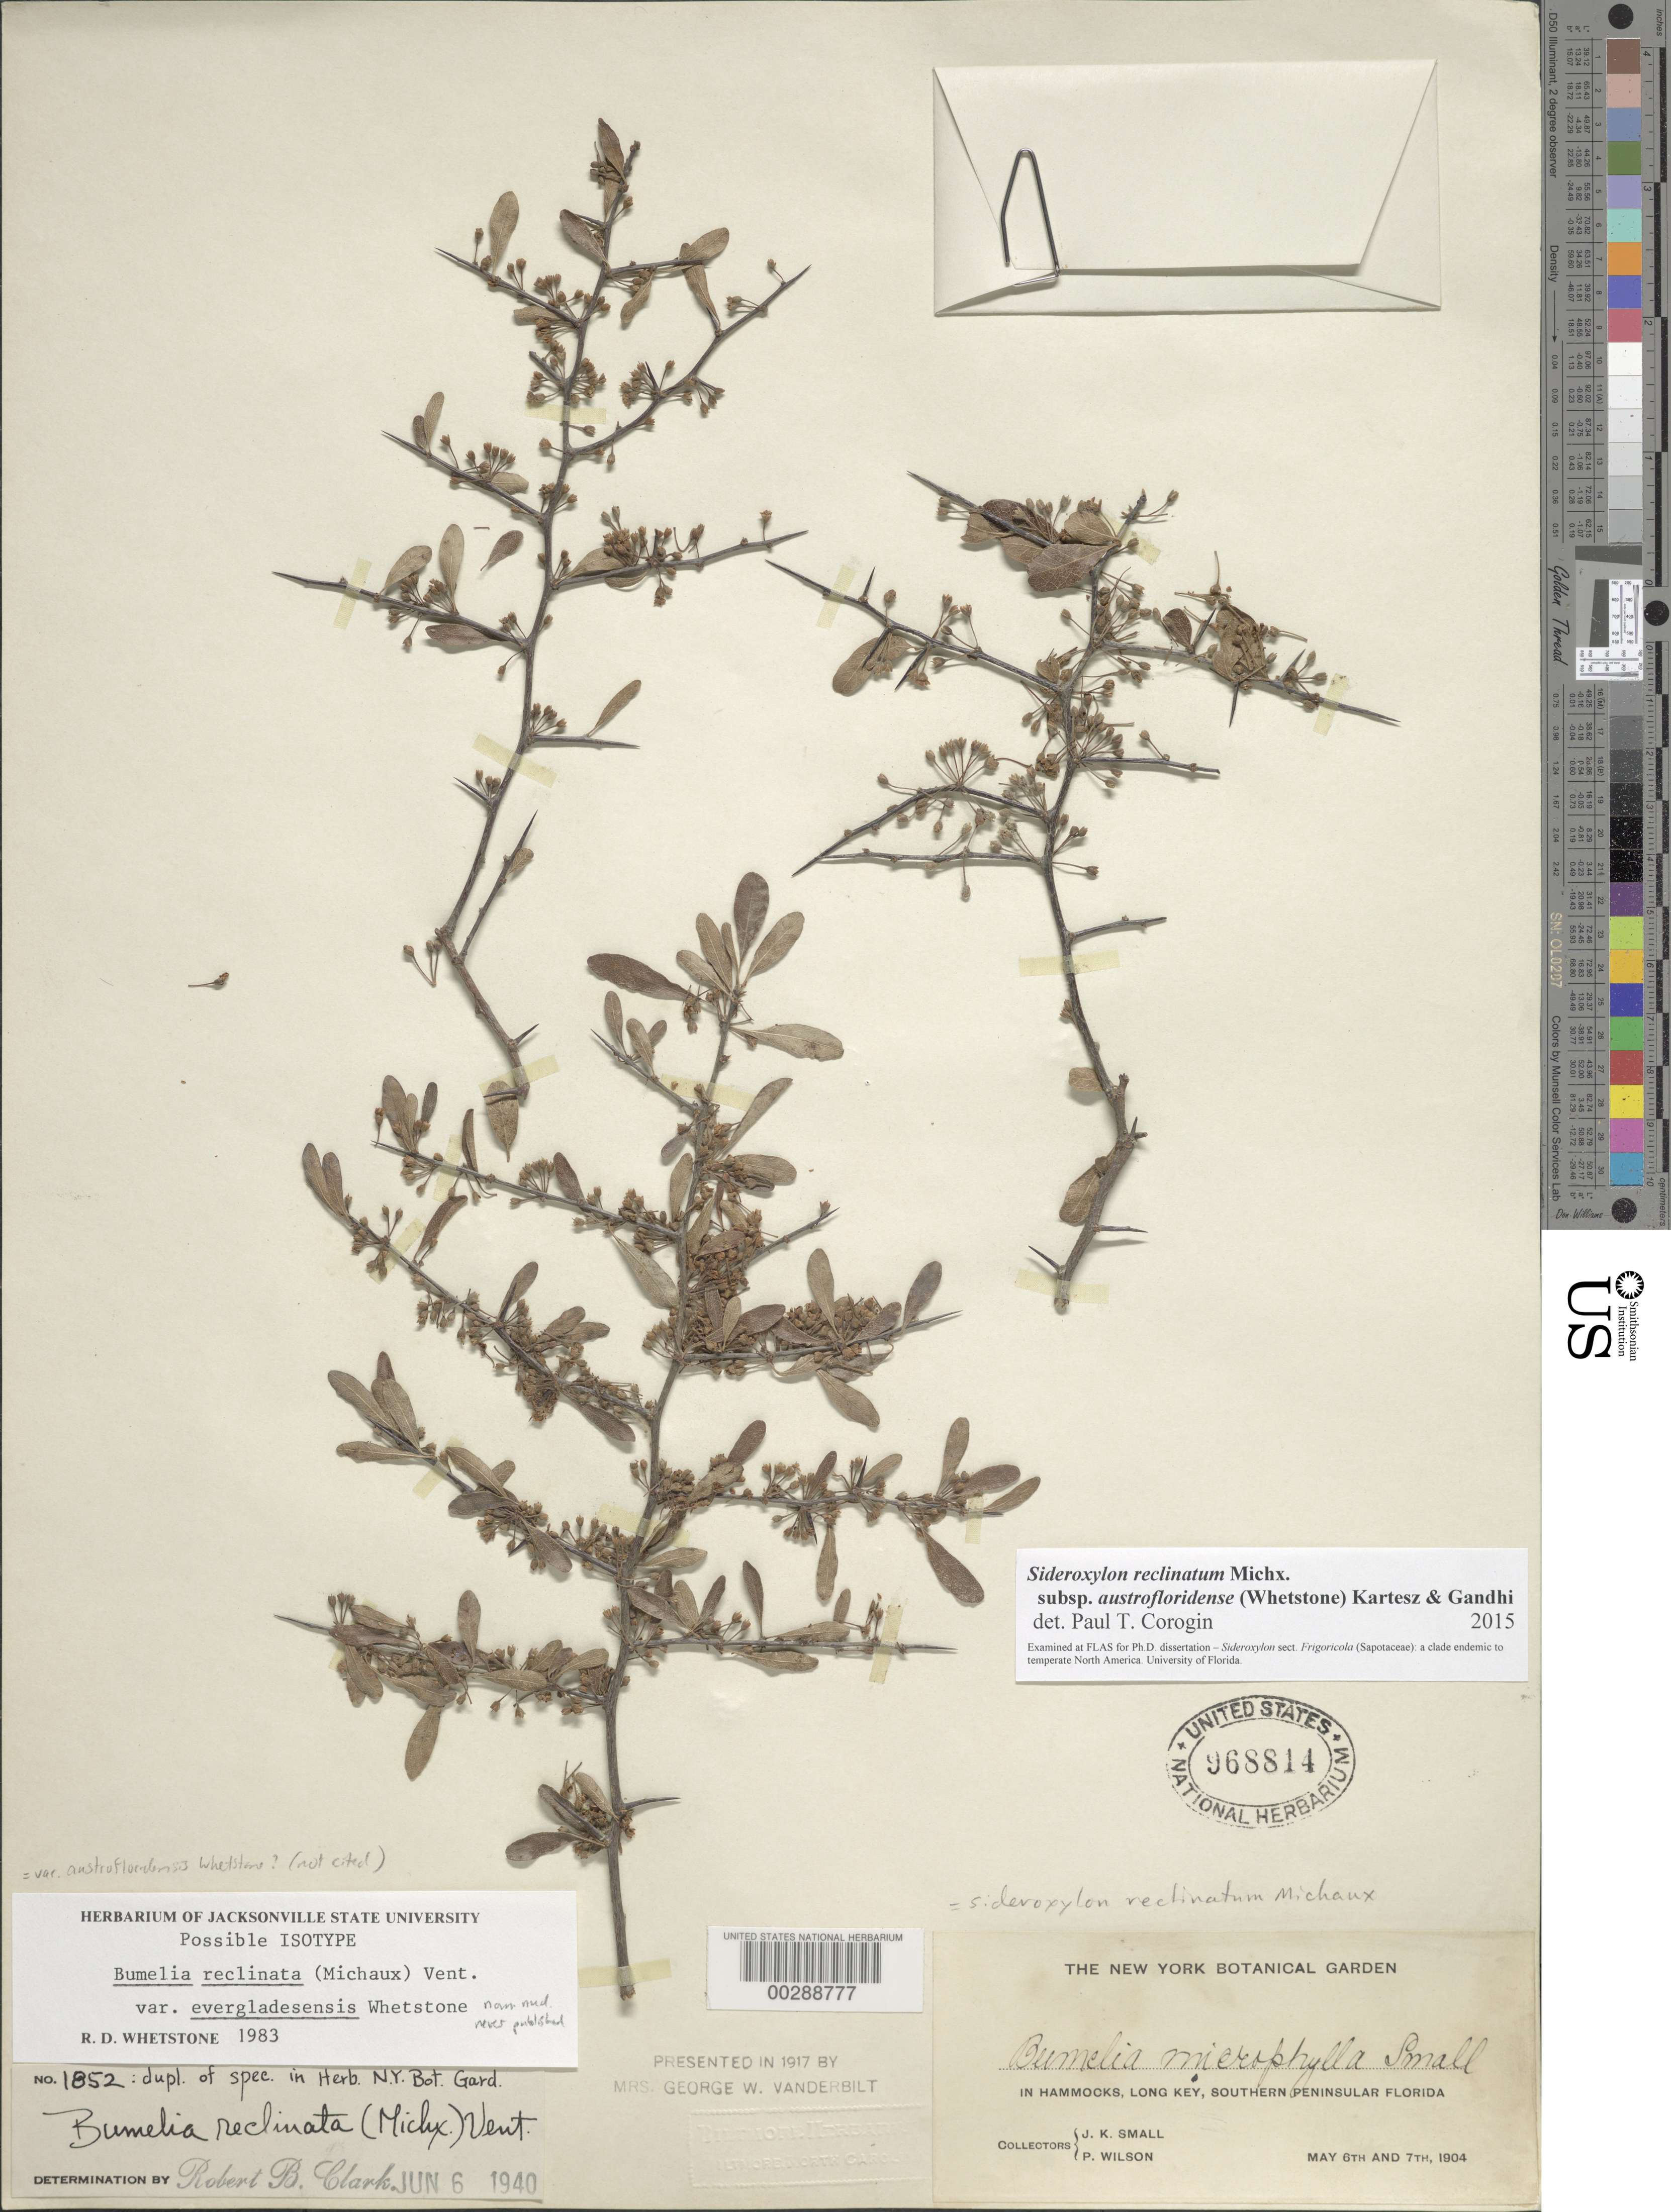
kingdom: Plantae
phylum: Tracheophyta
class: Magnoliopsida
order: Ericales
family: Sapotaceae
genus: Sideroxylon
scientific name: Sideroxylon reclinatum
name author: Michx.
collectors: J. K. Small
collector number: s.n. [1852]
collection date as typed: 06 May 1904 and 07 May 1904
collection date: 1904-05-06,1904-05-07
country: United States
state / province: Florida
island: Long Key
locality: Southern peninsula.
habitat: Hammocks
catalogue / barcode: US 968814